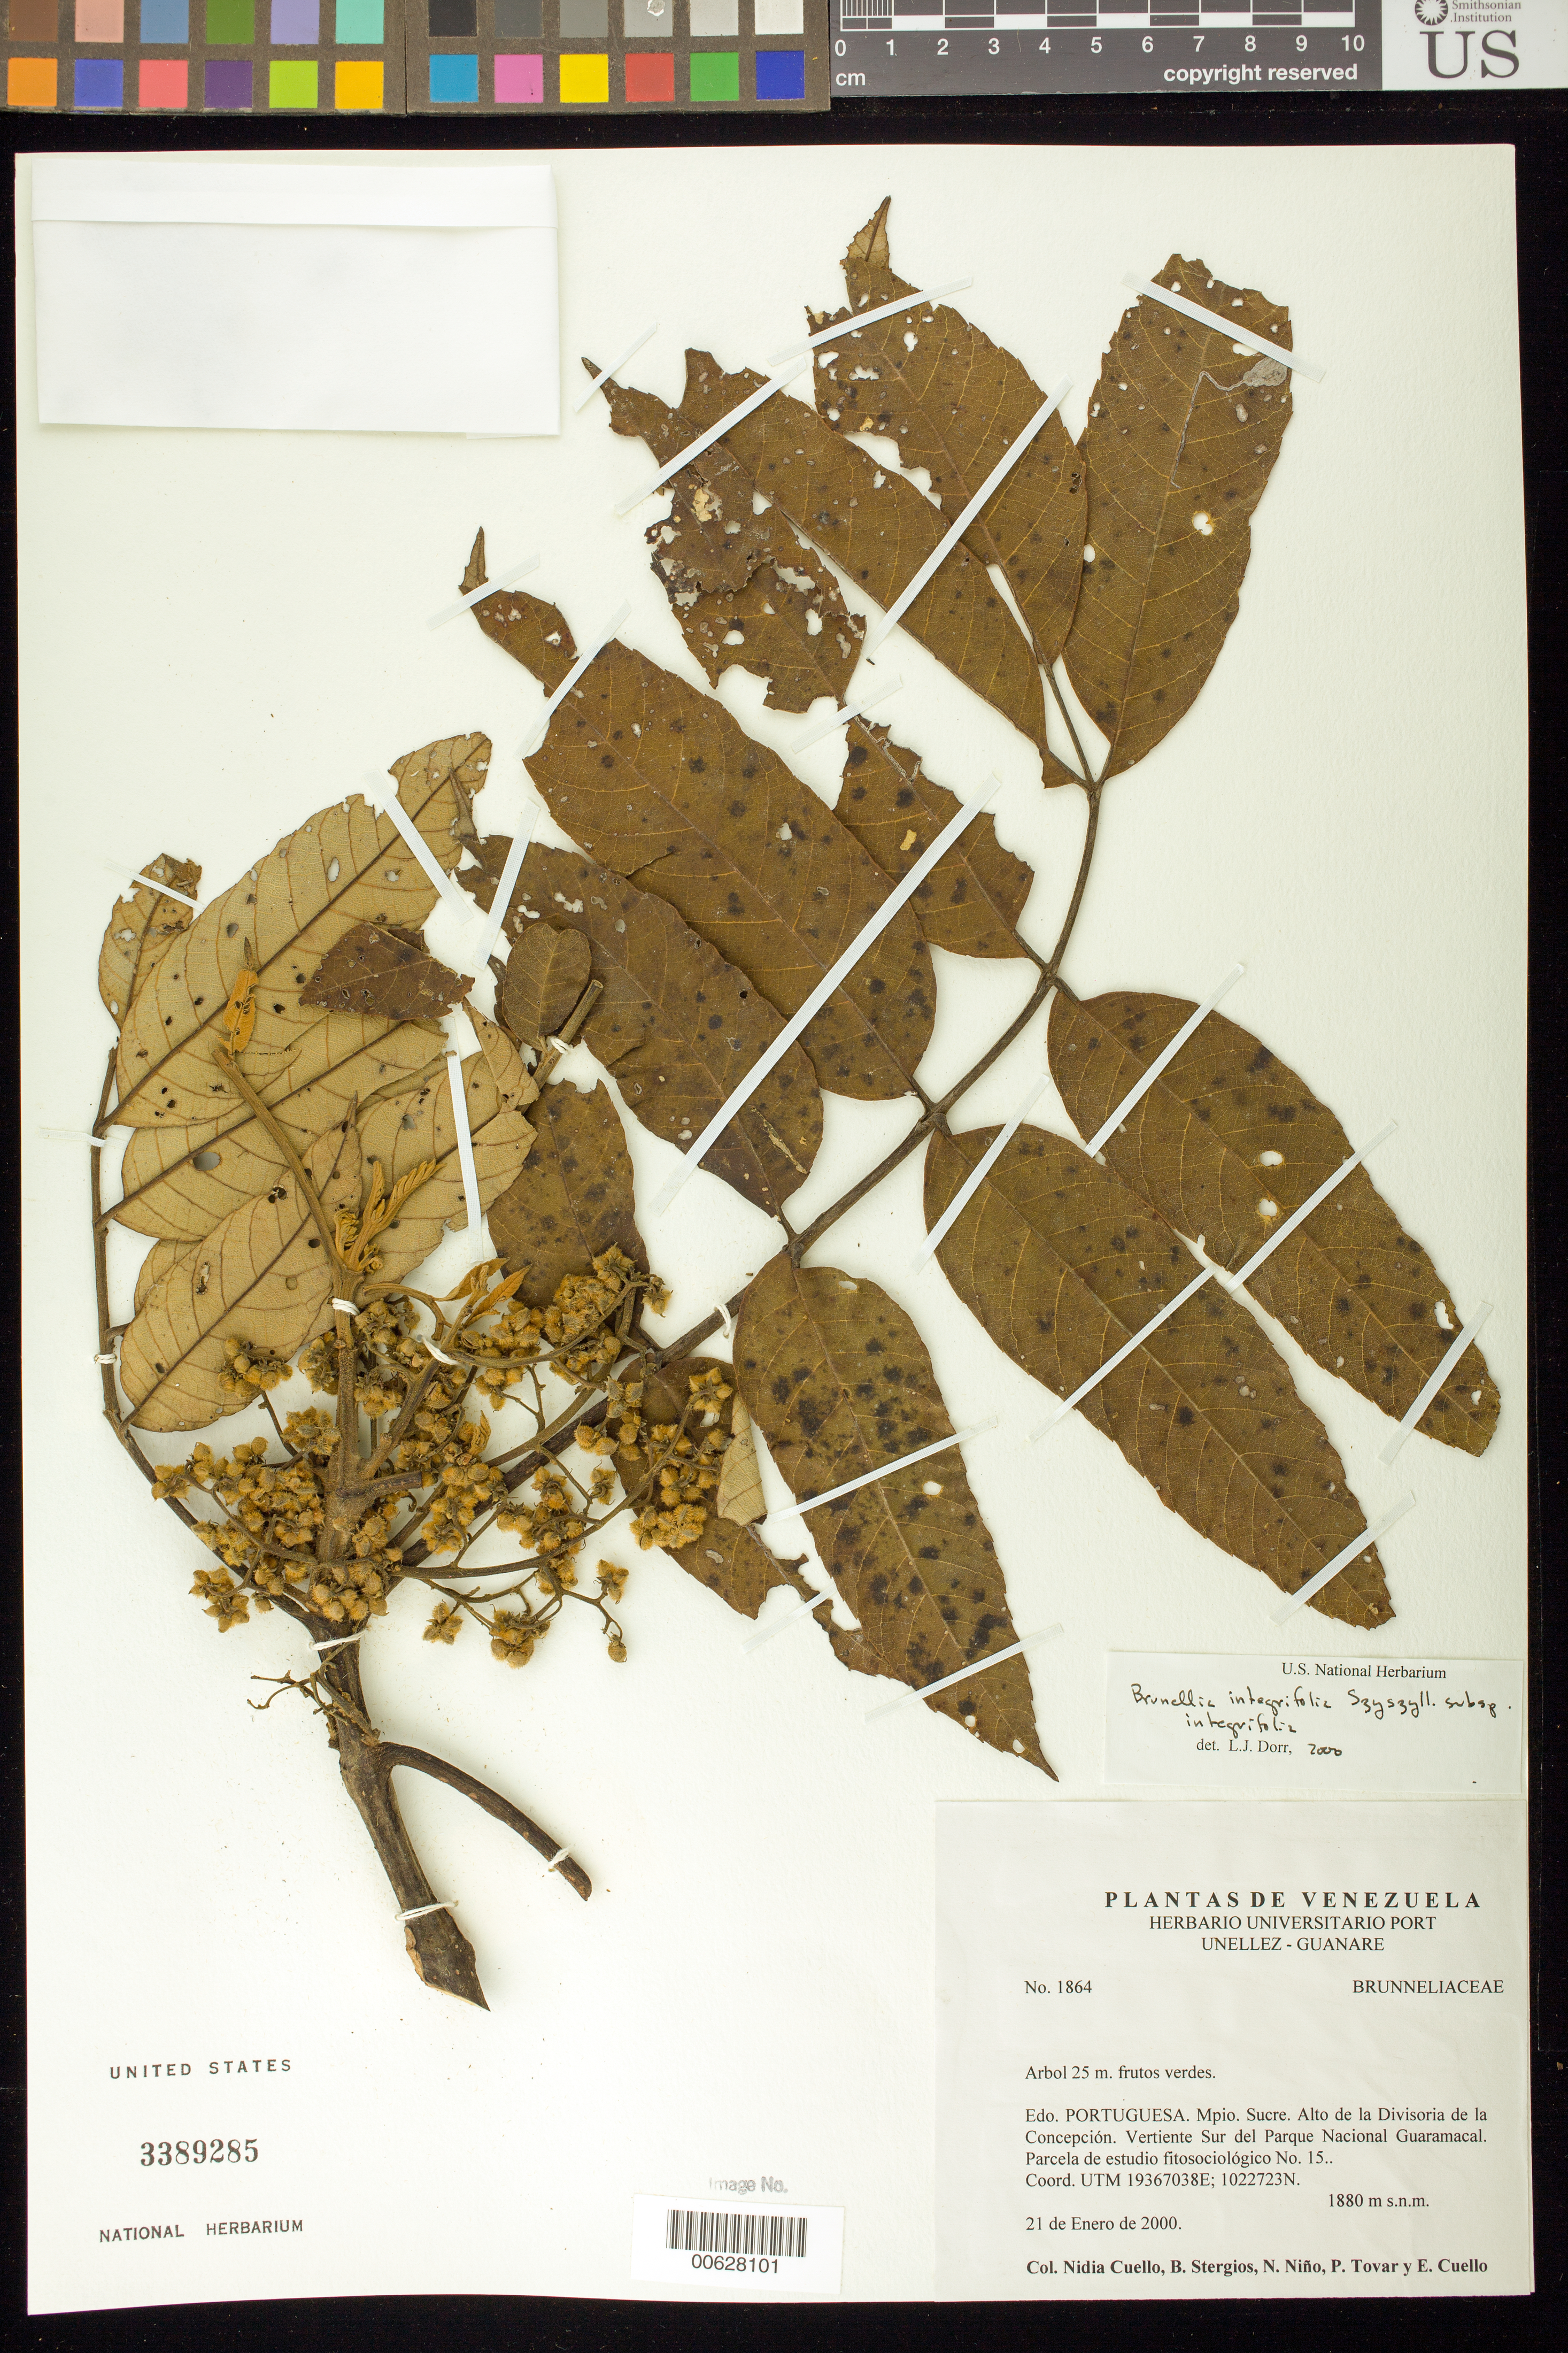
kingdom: Plantae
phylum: Tracheophyta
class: Magnoliopsida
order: Oxalidales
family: Brunelliaceae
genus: Brunellia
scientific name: Brunellia integrifolia subsp. integrifolia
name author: Szyszyl.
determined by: Dorr, L. J., (BOT), Smithsonian Institution - National Museum of Natural History (UNITED STATES)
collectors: N. L. Cuello, B. G. Stergios, S. M. Niño, P. Tovar & E. Cuello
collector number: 1864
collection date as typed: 21 Jan 2000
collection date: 2000-01-21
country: Venezuela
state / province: Portuguesa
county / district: Sucre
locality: Divisoria de La Concepción, vertiente S Parque Nacional Guaramacal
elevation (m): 1880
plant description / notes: PORT, US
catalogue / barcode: US 3389285